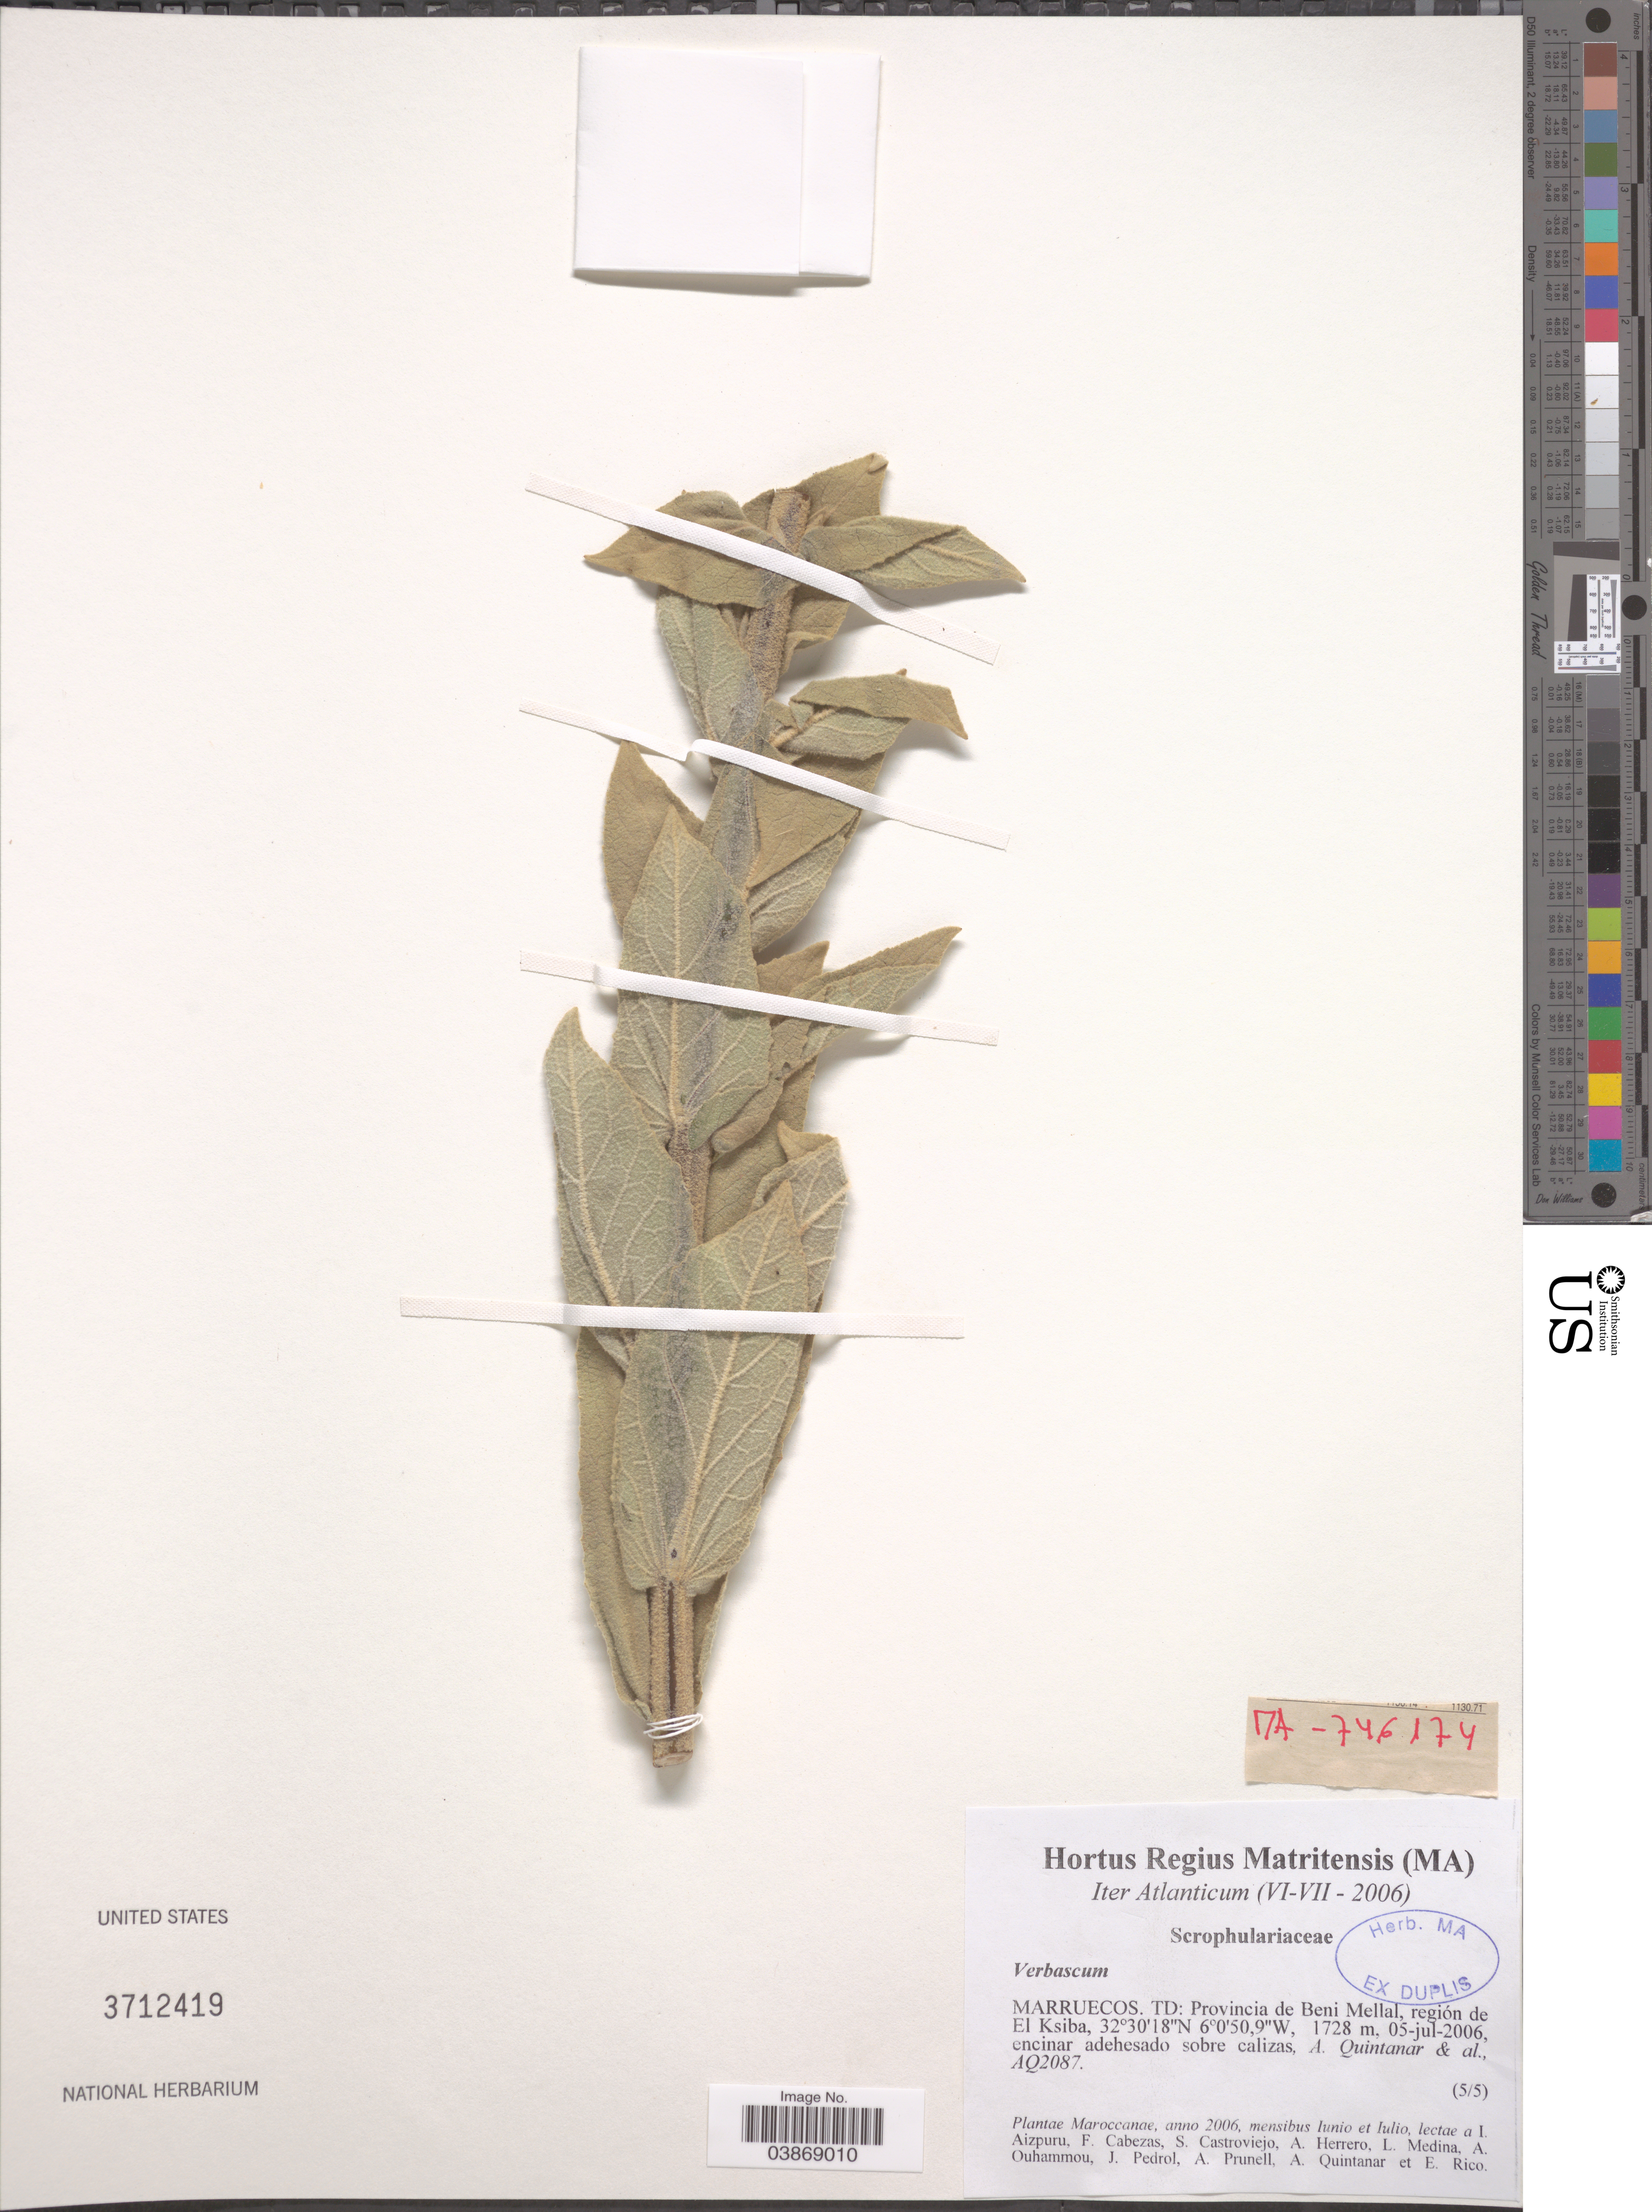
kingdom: Plantae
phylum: Tracheophyta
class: Magnoliopsida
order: Lamiales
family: Scrophulariaceae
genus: Verbascum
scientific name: Verbascum sp.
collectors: A. Quintanar & et al.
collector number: AQ2087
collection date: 2006-07-05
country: Morocco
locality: Marruecos. TD: Provincia de Beni Mellal, región de El Ksiba.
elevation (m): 1728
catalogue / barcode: US 3712419